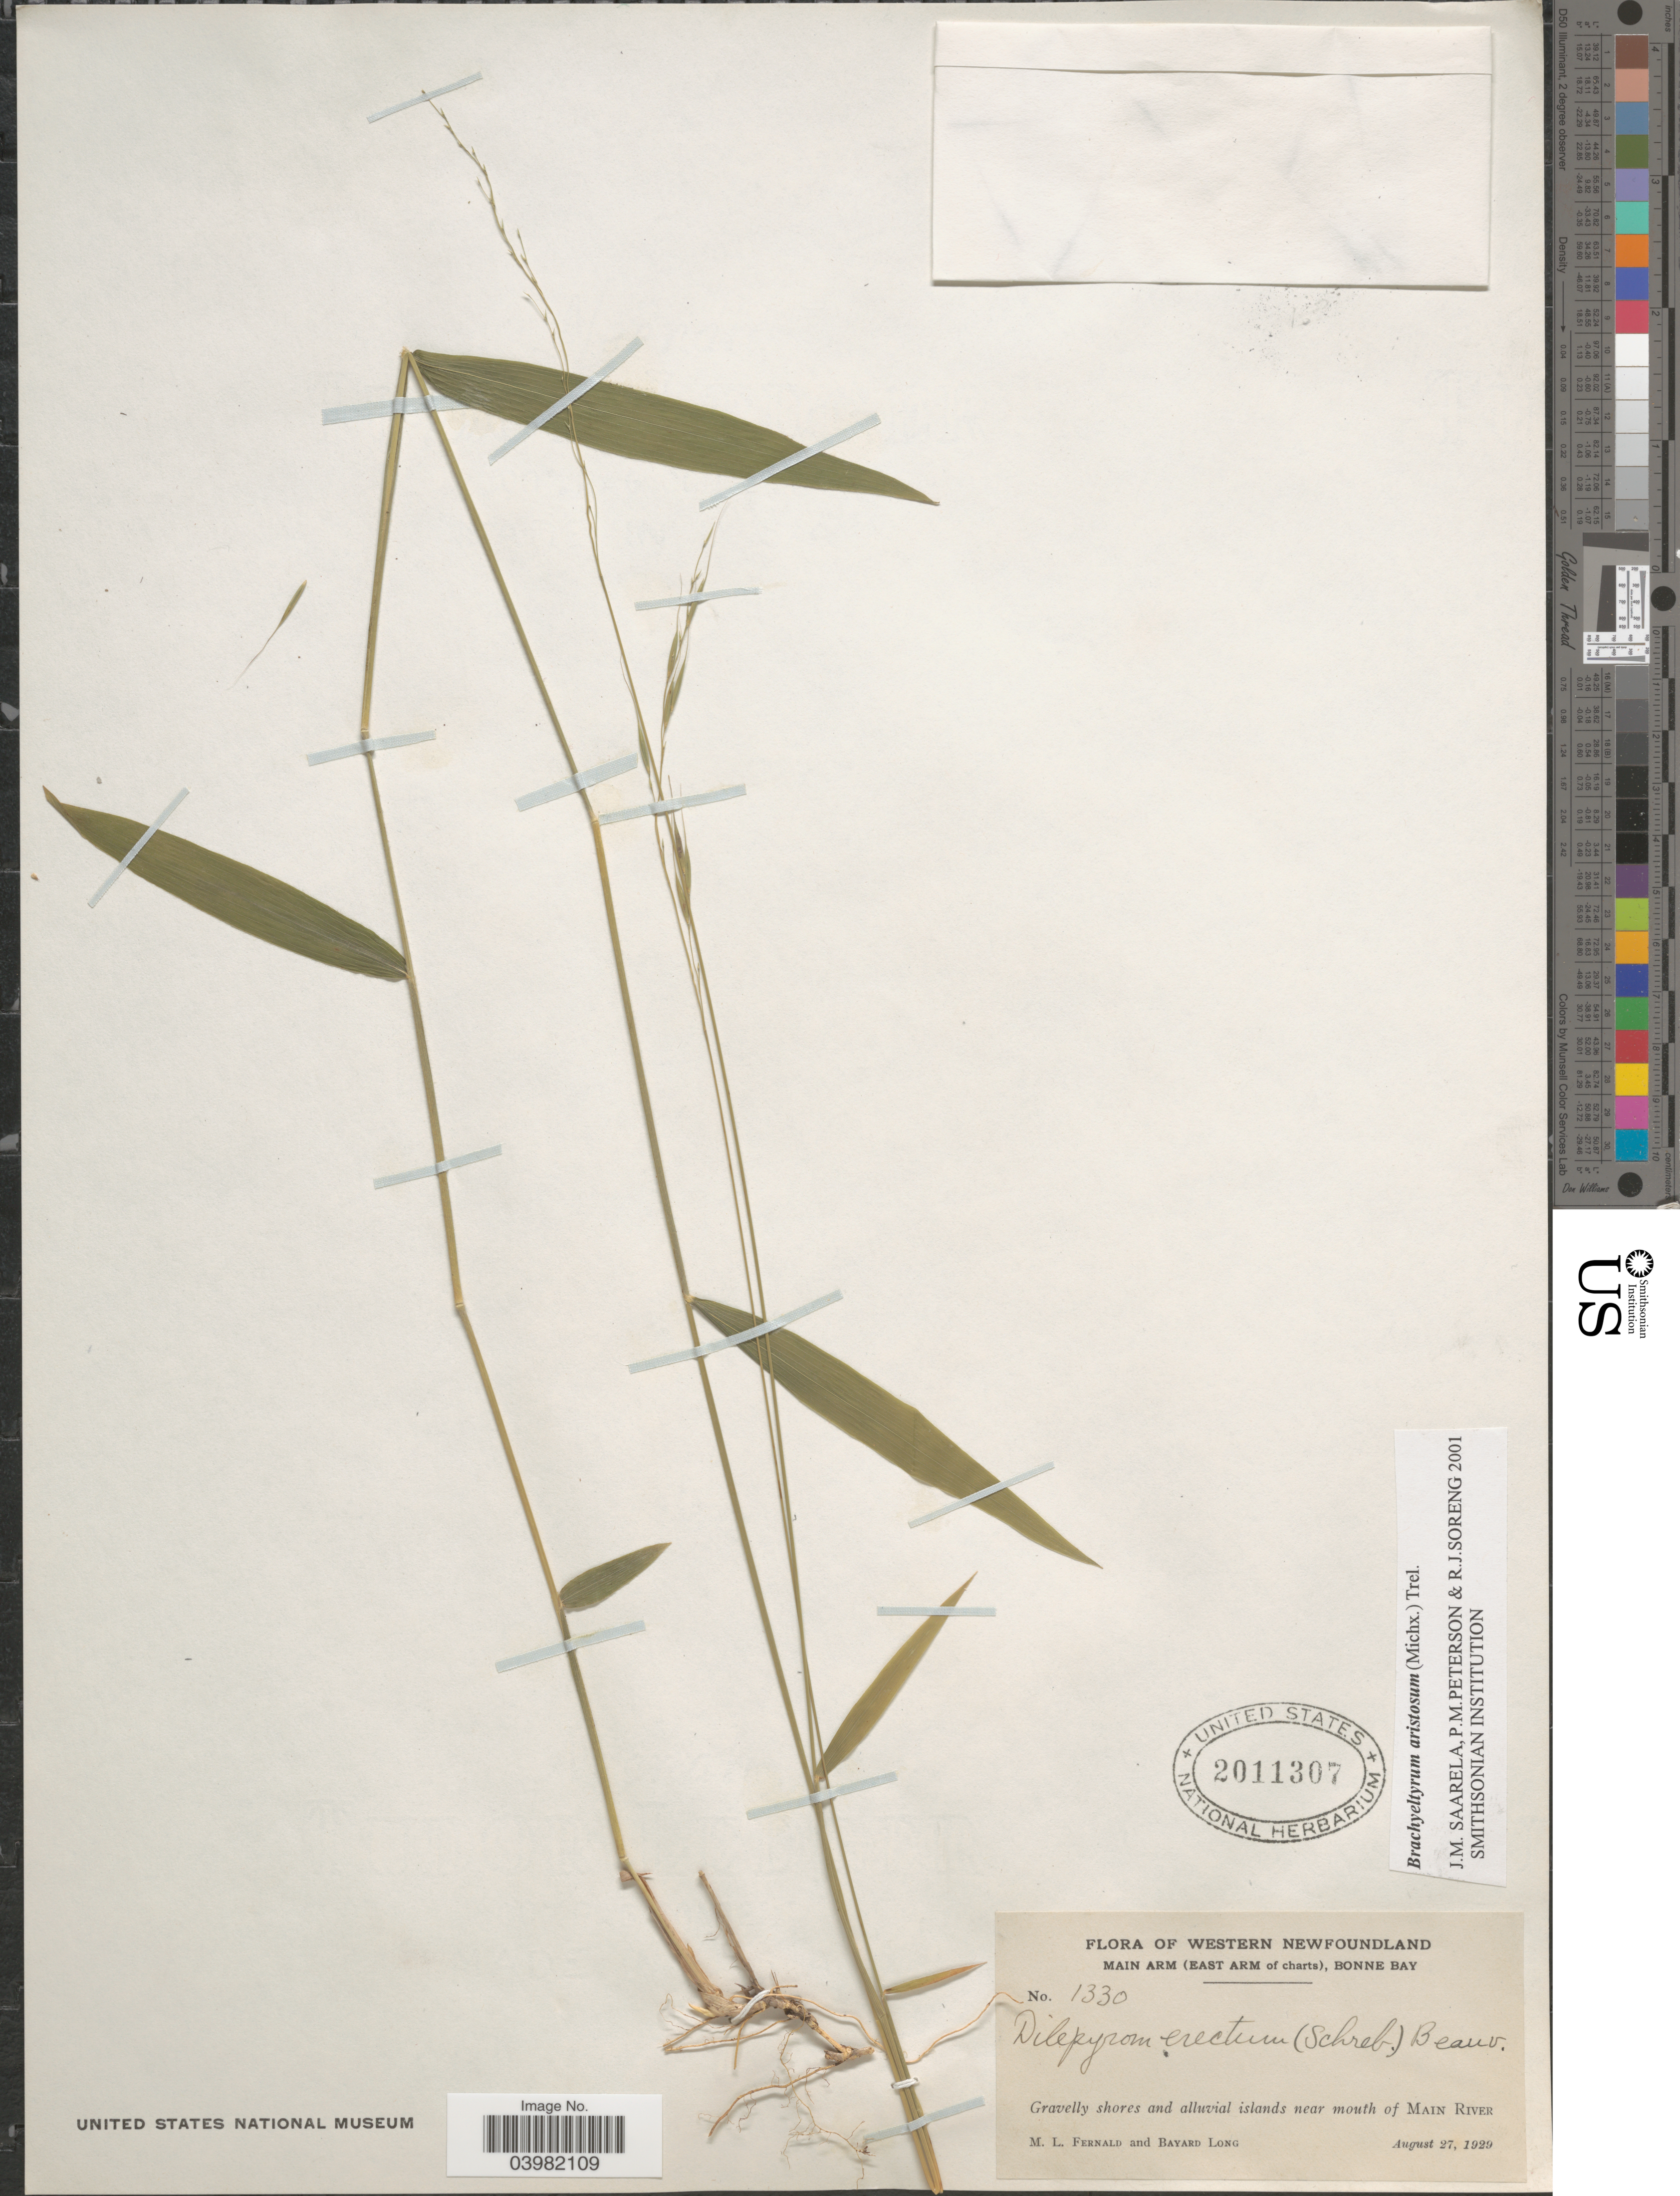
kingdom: Plantae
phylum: Tracheophyta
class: Liliopsida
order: Poales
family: Poaceae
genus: Brachyelytrum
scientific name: Brachyelytrum aristosum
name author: (Michx.) P. Beauv. ex Trel.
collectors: M. L. Fernald & B. Long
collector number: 1330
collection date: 1929-08-27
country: Canada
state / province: Newfoundland and Labrador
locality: Western Newfoundland. Main Arm (East Arm of charts), Bonne Bay. Near mouth of Main River.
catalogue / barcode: US 2011307